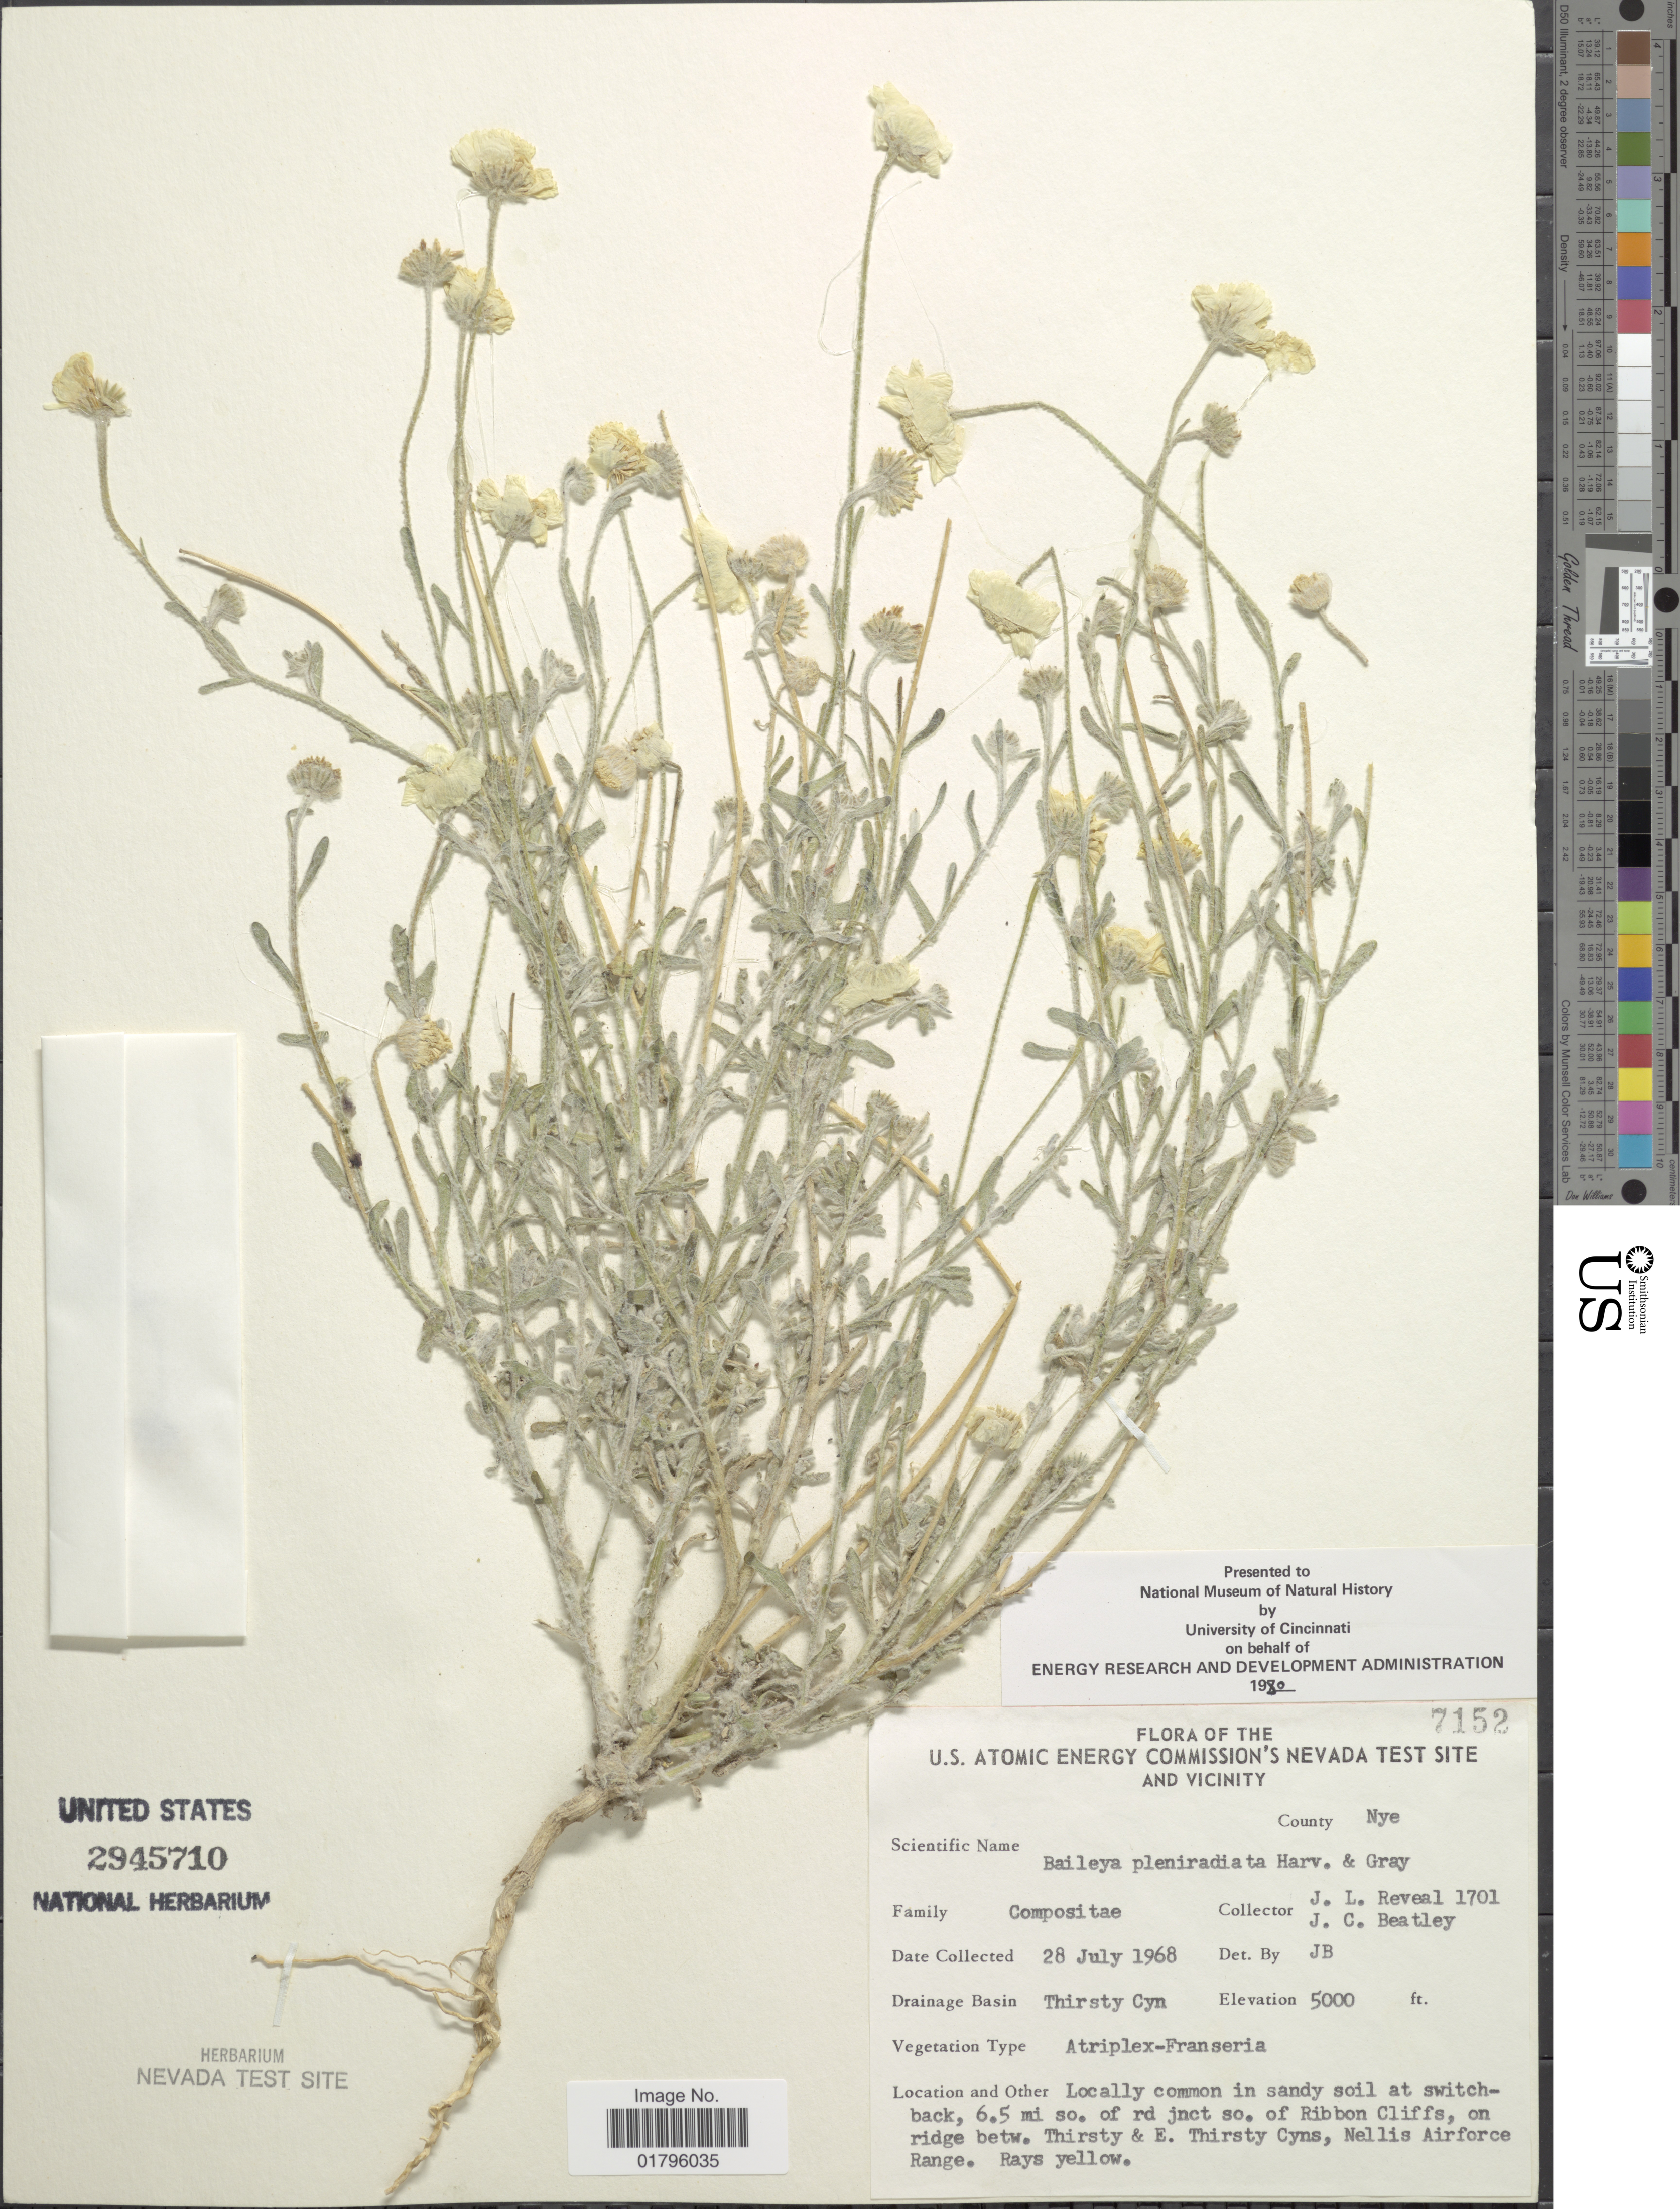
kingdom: Plantae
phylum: Tracheophyta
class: Magnoliopsida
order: Asterales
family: Asteraceae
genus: Baileya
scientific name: Baileya pleniradiata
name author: Harv. & A. Gray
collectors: J. L. Reveal & J. C. Beatley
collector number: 1701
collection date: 1968-07-28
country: United States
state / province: Nevada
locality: U.S. Atomic Energy Commission's Nevada Test site and Vicinity, Thirsty Cyn, in sandy soil at switchback, 6.5 mi so. of rd jnct so. of Ribbon Cliffs, on ridge betw. Thirsty and E. Thirsty Cyns, Nellis Airforce Range. County Nye.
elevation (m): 1524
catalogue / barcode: US 2945710